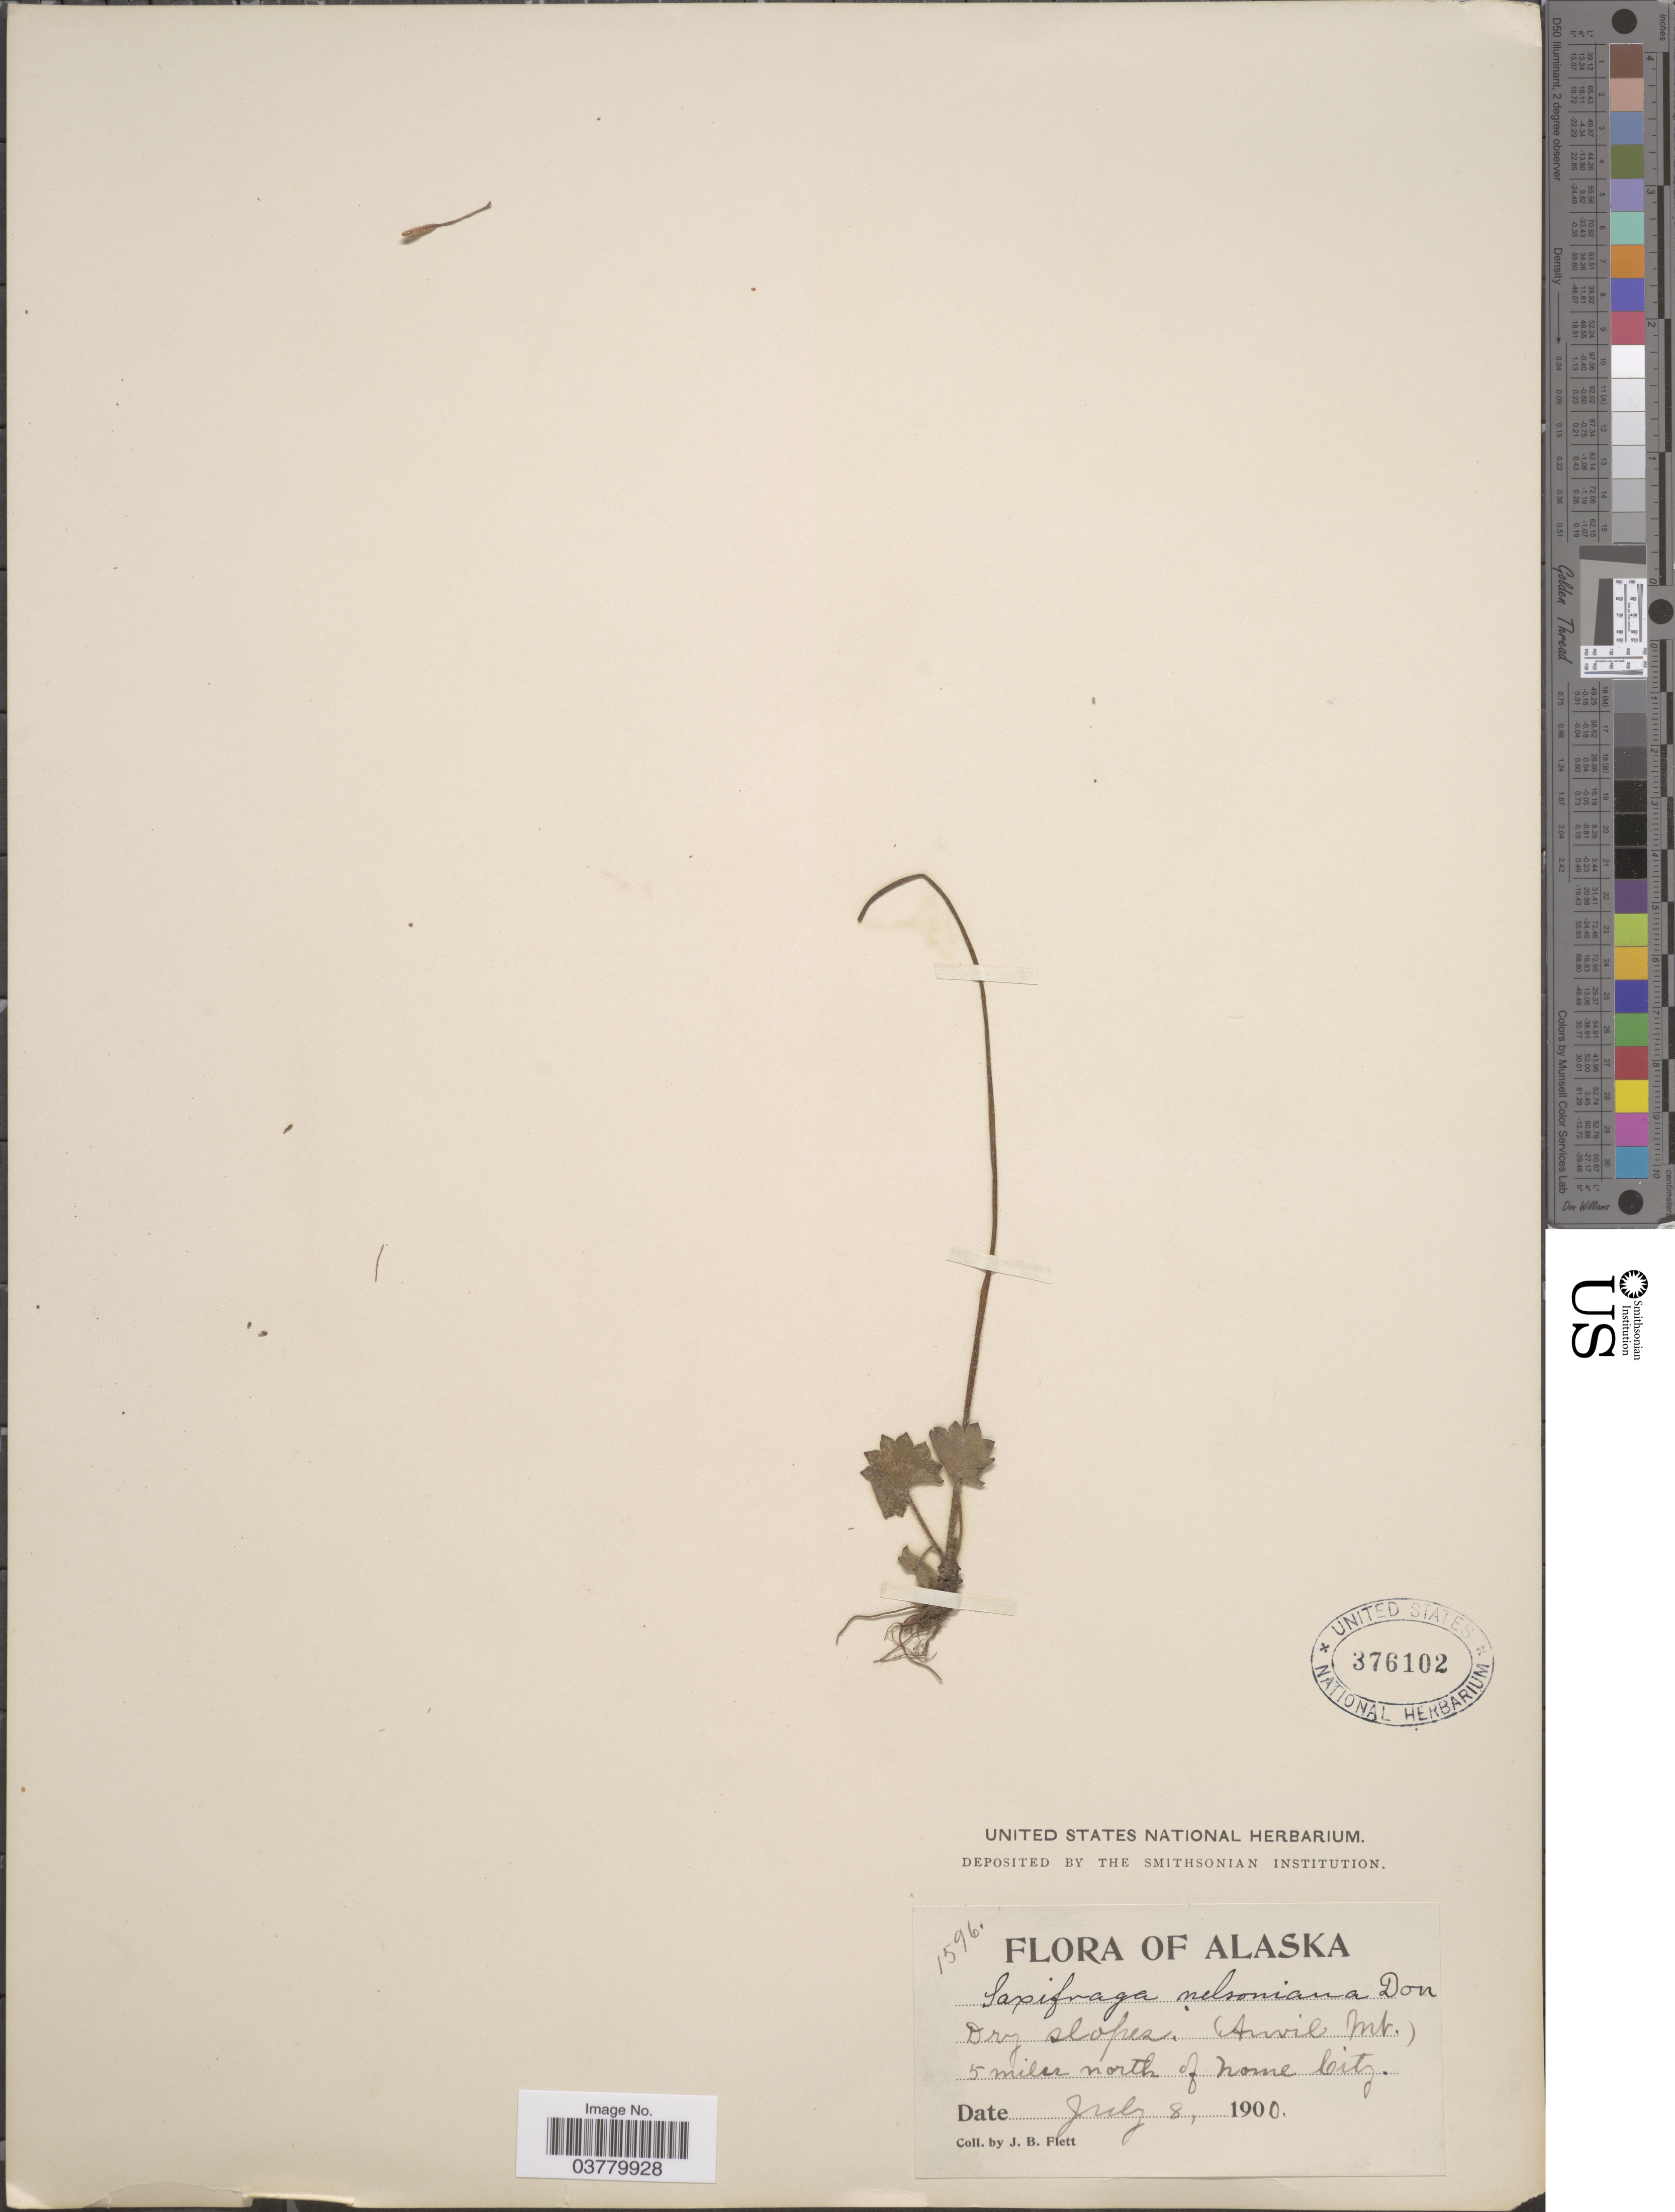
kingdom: Plantae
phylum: Tracheophyta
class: Magnoliopsida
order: Saxifragales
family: Saxifragaceae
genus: Micranthes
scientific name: Micranthes nelsoniana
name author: (D. Don) Small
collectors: J. Flett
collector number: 1596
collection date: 1900-07-08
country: United States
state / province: Alaska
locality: ( Anvil Mts.). 5 miles north of Nome City.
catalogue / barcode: US 376102